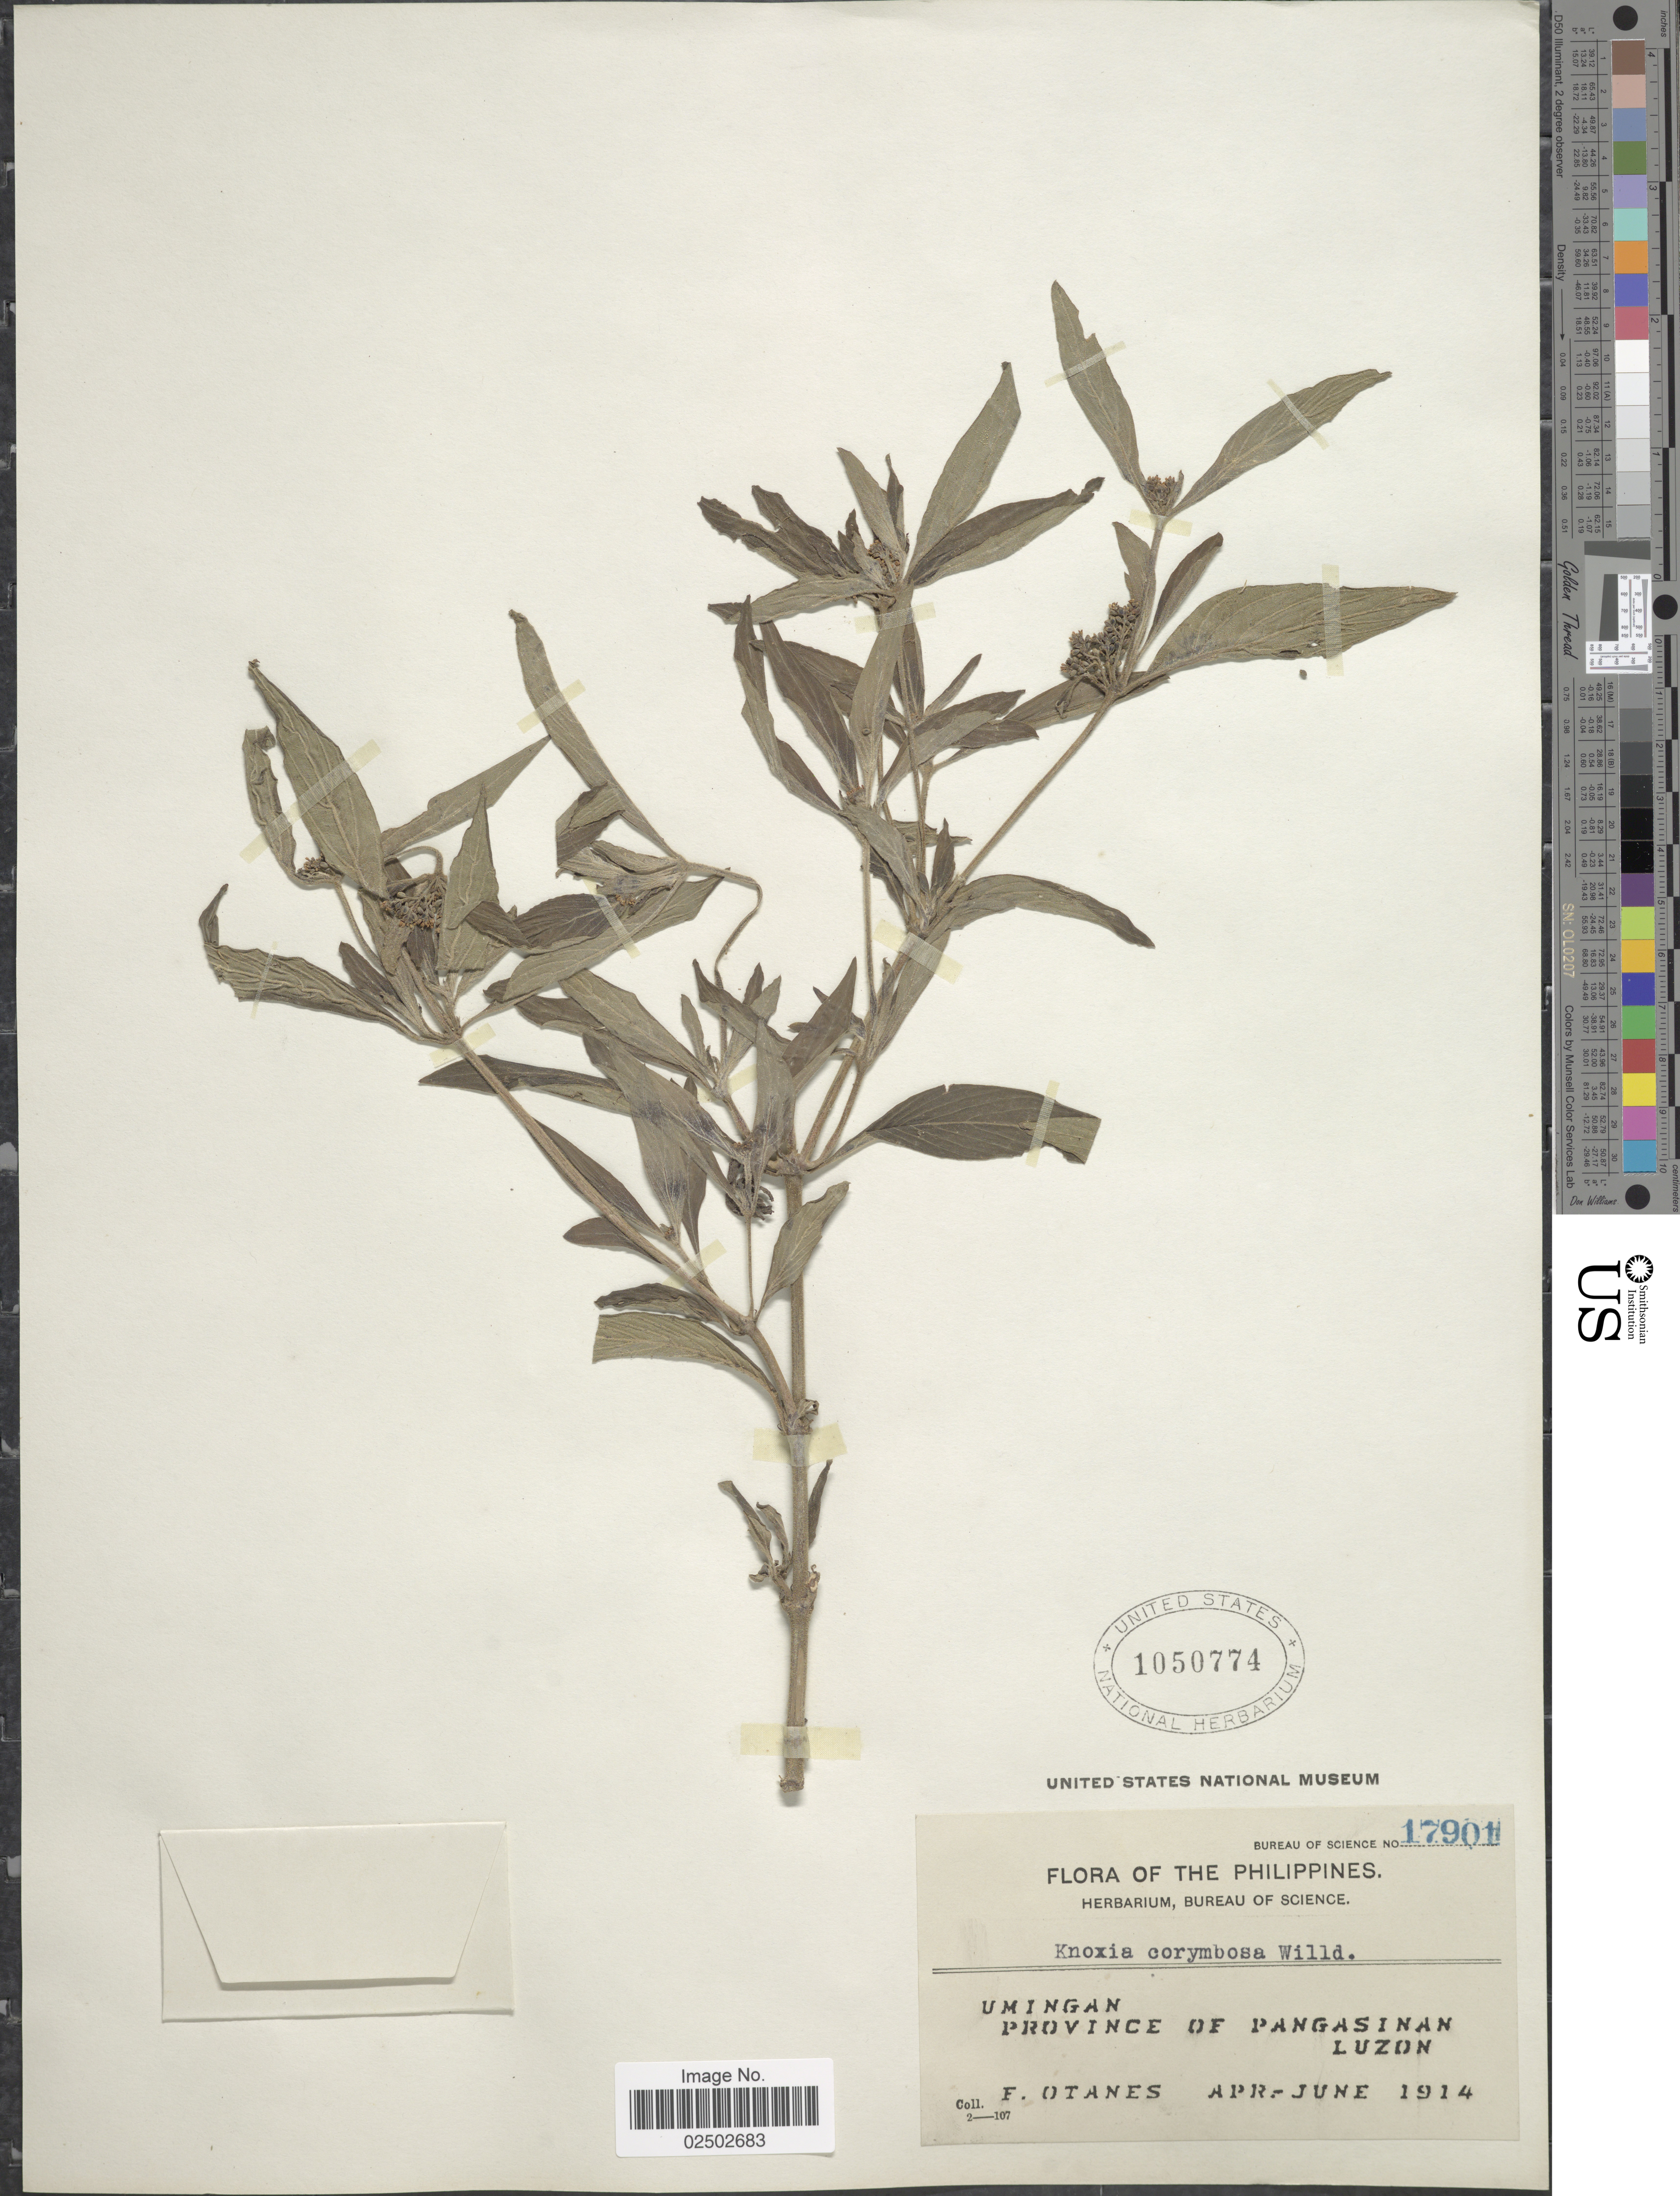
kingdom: Plantae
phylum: Tracheophyta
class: Magnoliopsida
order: Gentianales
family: Rubiaceae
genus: Knoxia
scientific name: Knoxia corymbosa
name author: Willd.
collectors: F. Q. Otanes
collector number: Bureau of Science 17901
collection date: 1914-04/1914-06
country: Philippines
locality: Umingan. Province of Pangasinan Luzon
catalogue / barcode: US 1050774